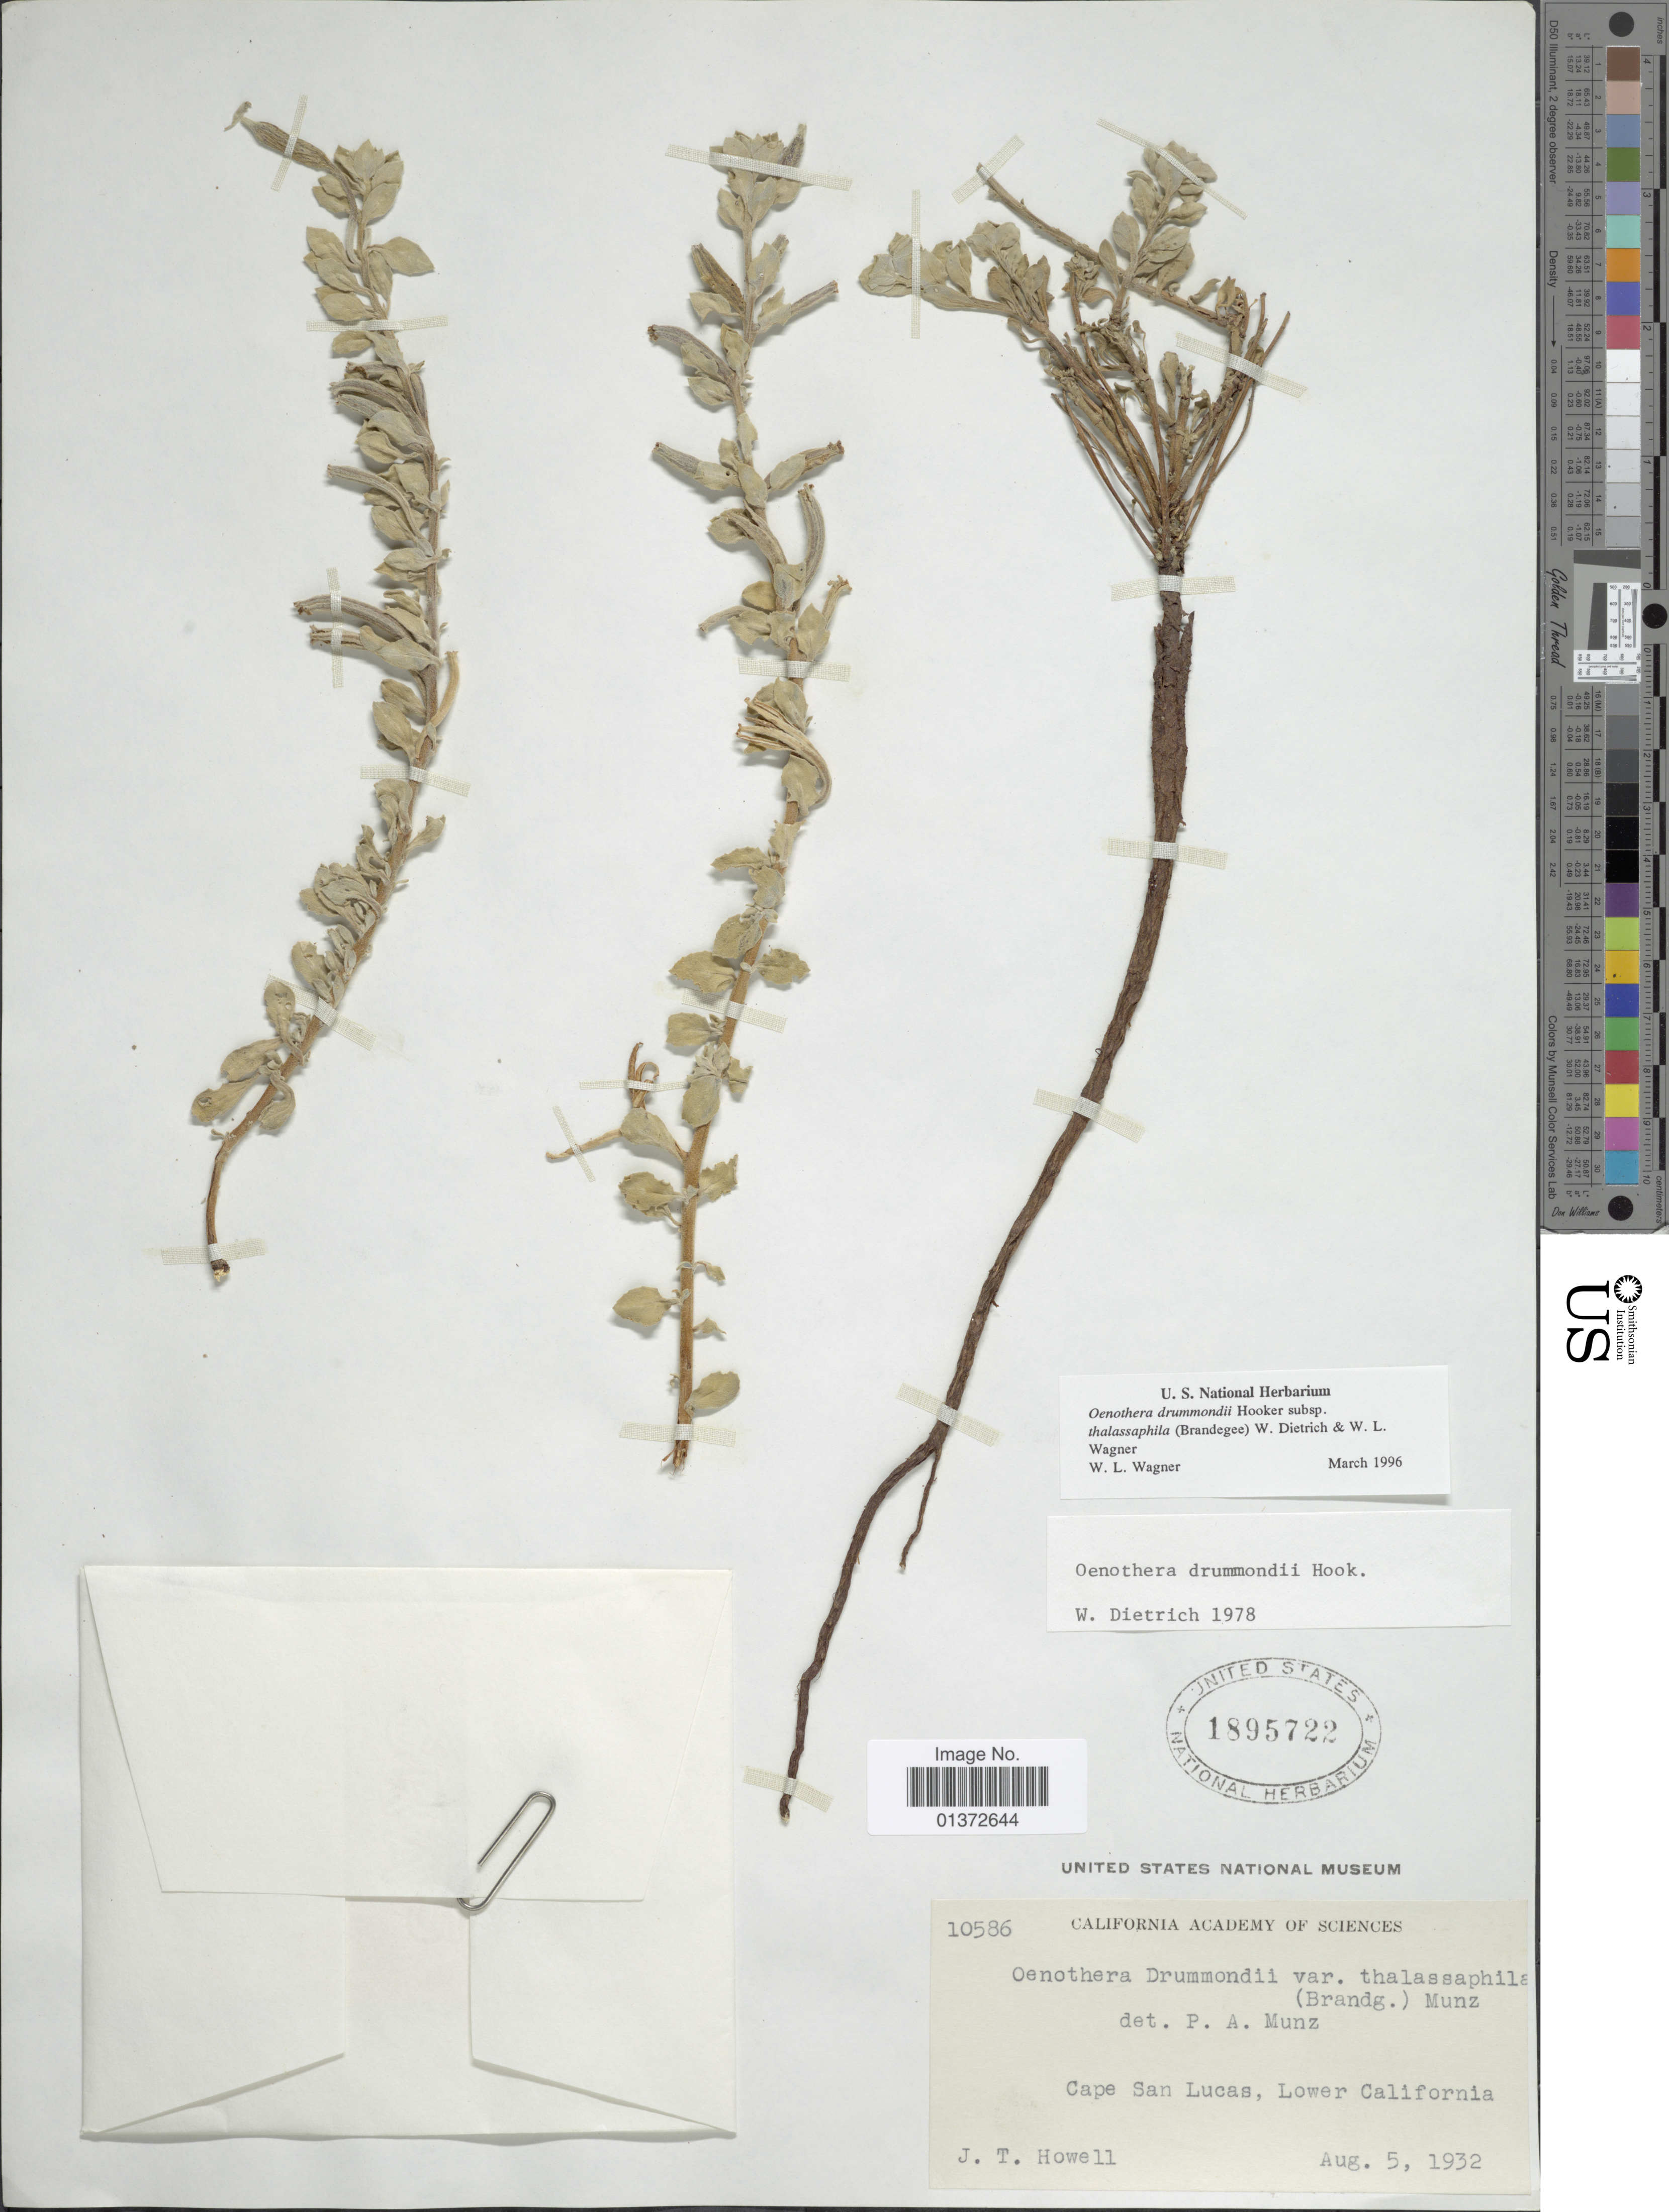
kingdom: Plantae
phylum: Tracheophyta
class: Magnoliopsida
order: Myrtales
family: Onagraceae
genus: Oenothera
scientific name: Oenothera drummondii subsp. thalassaphila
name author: (Brandegee) W. Dietr. & W.L. Wagner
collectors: J. T. Howell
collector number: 10586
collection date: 1932-08-05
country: Mexico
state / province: Baja California Sur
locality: Cape San Lucas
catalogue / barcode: US 1895722